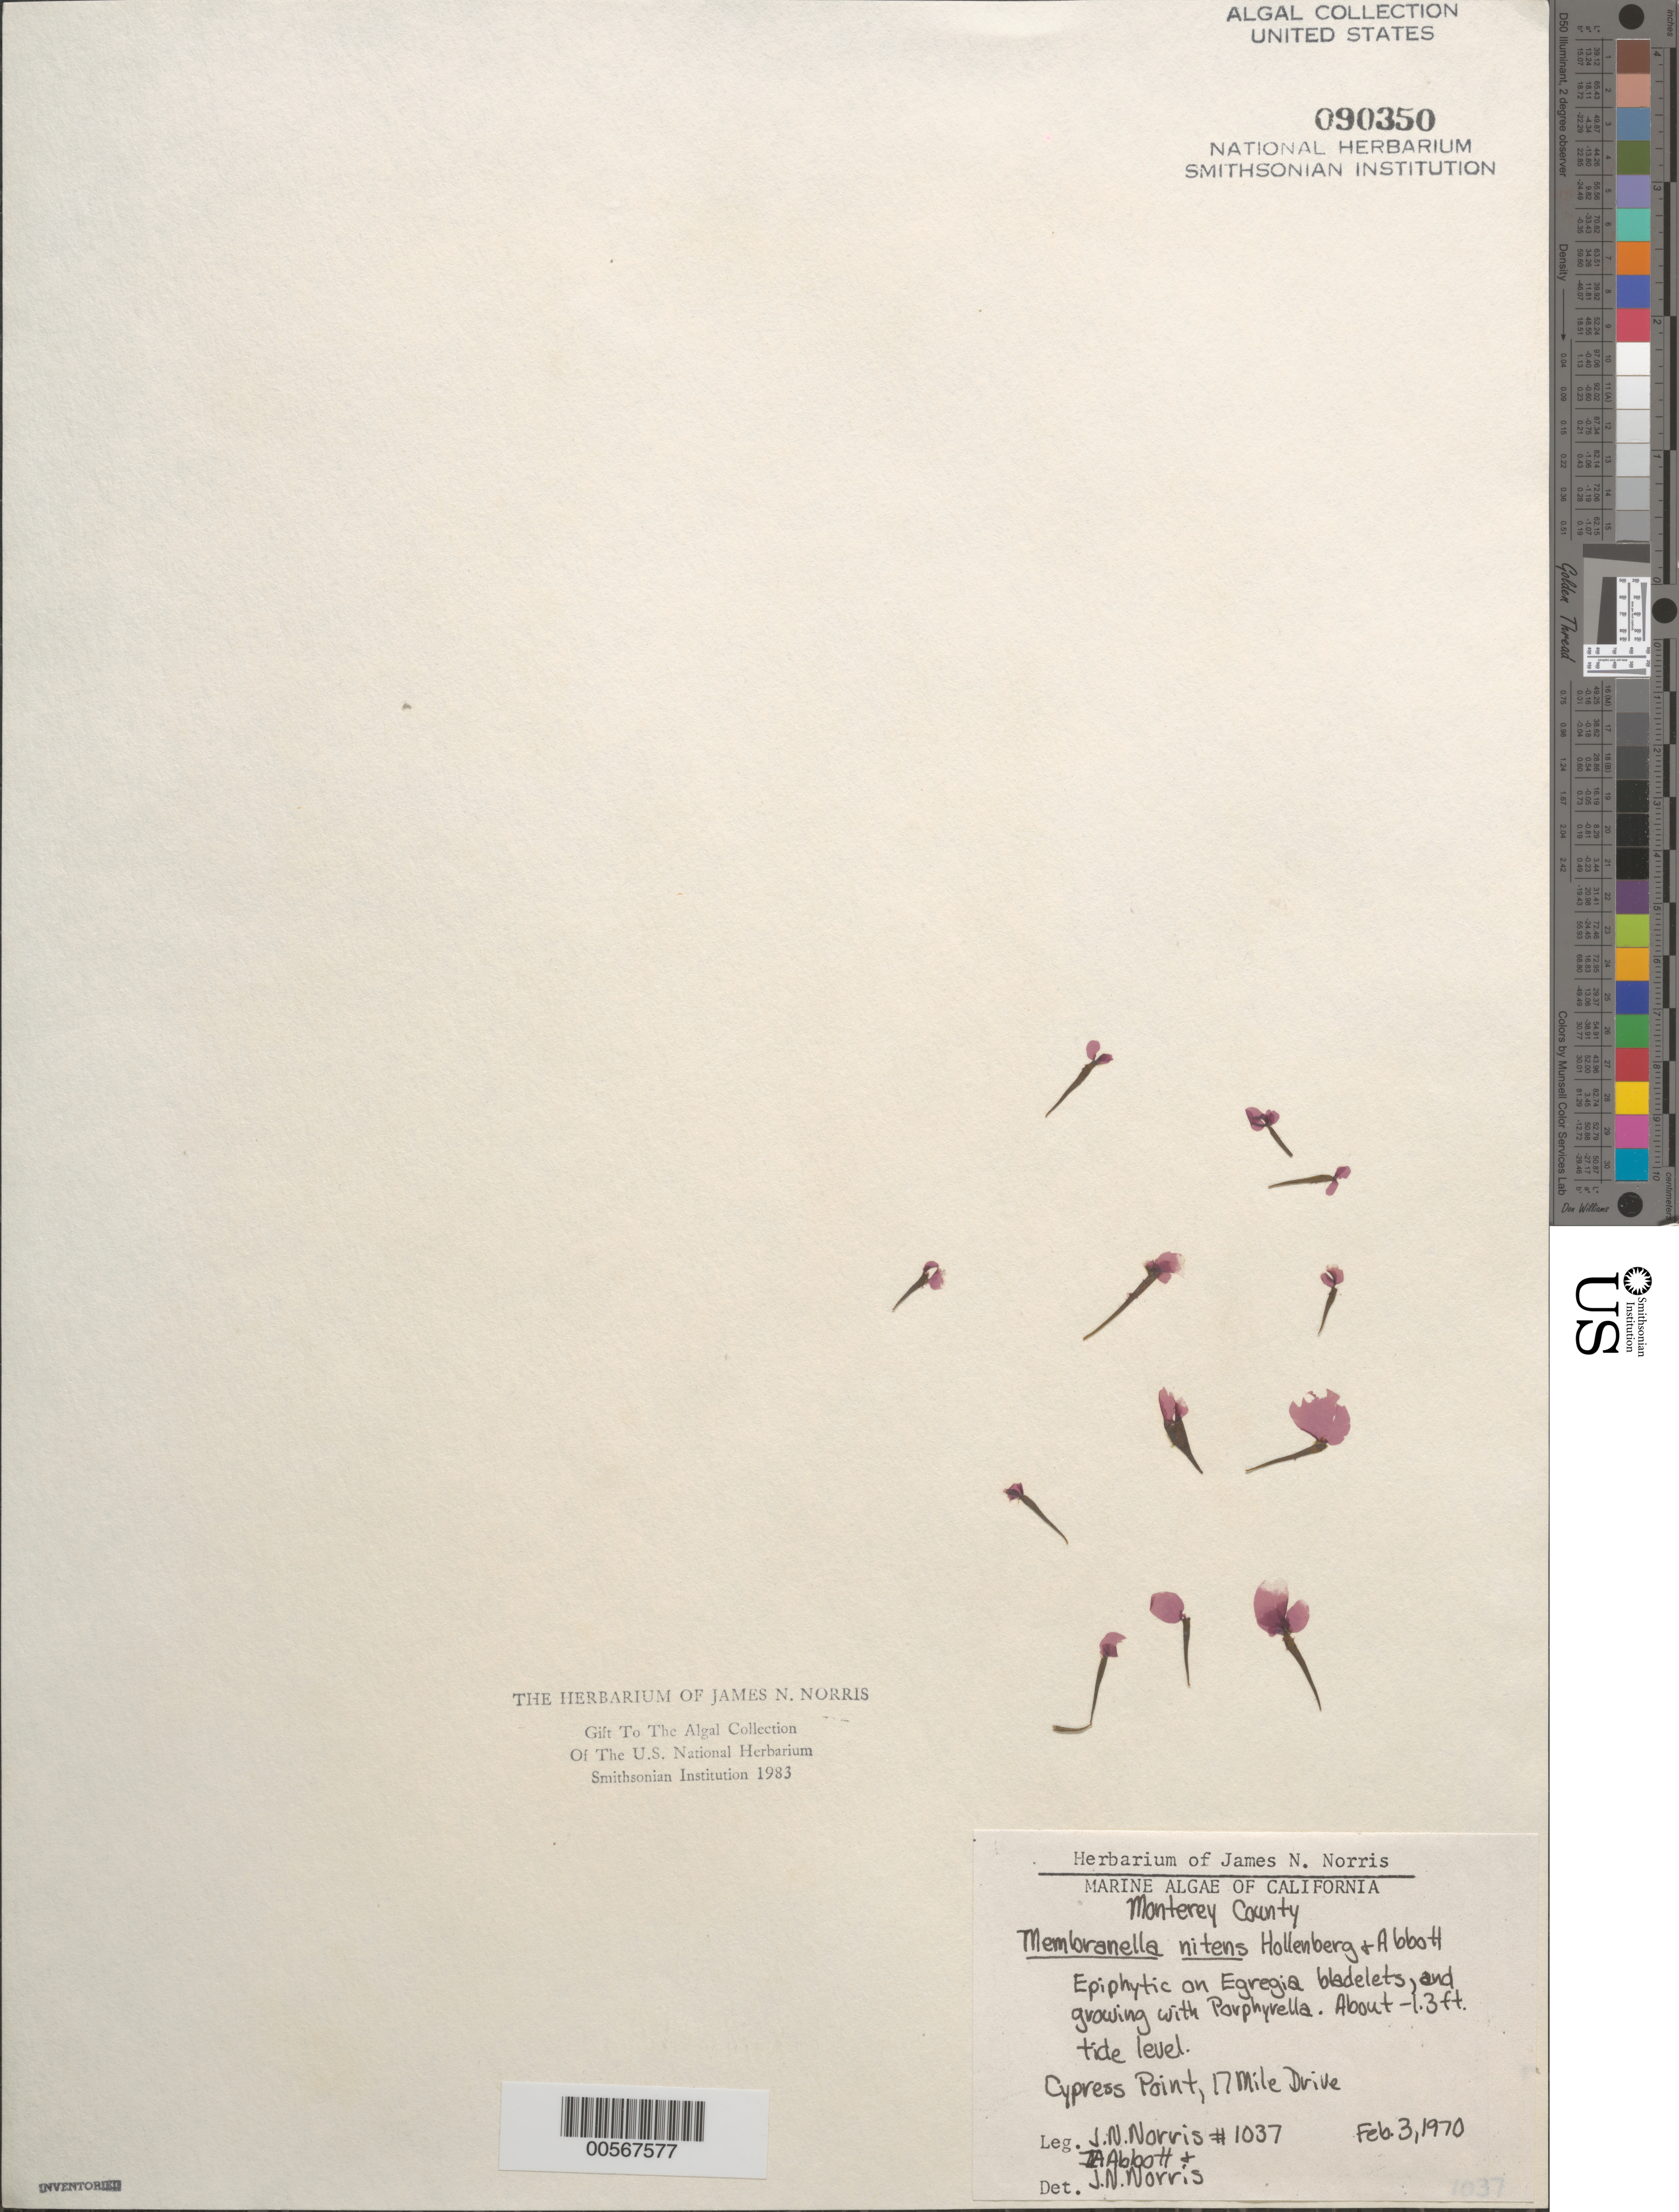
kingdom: Plantae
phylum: Rhodophyta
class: Compsopogonophyceae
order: Erythropeltidales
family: Erythrotrichiaceae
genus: Smithora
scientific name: Smithora naiadum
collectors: J. N. Norris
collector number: JN-1037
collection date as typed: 03 Feb 1970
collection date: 1970-02-03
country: United States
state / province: California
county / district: Monterey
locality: Cypress Point, 17 Mile Drive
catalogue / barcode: US 90350